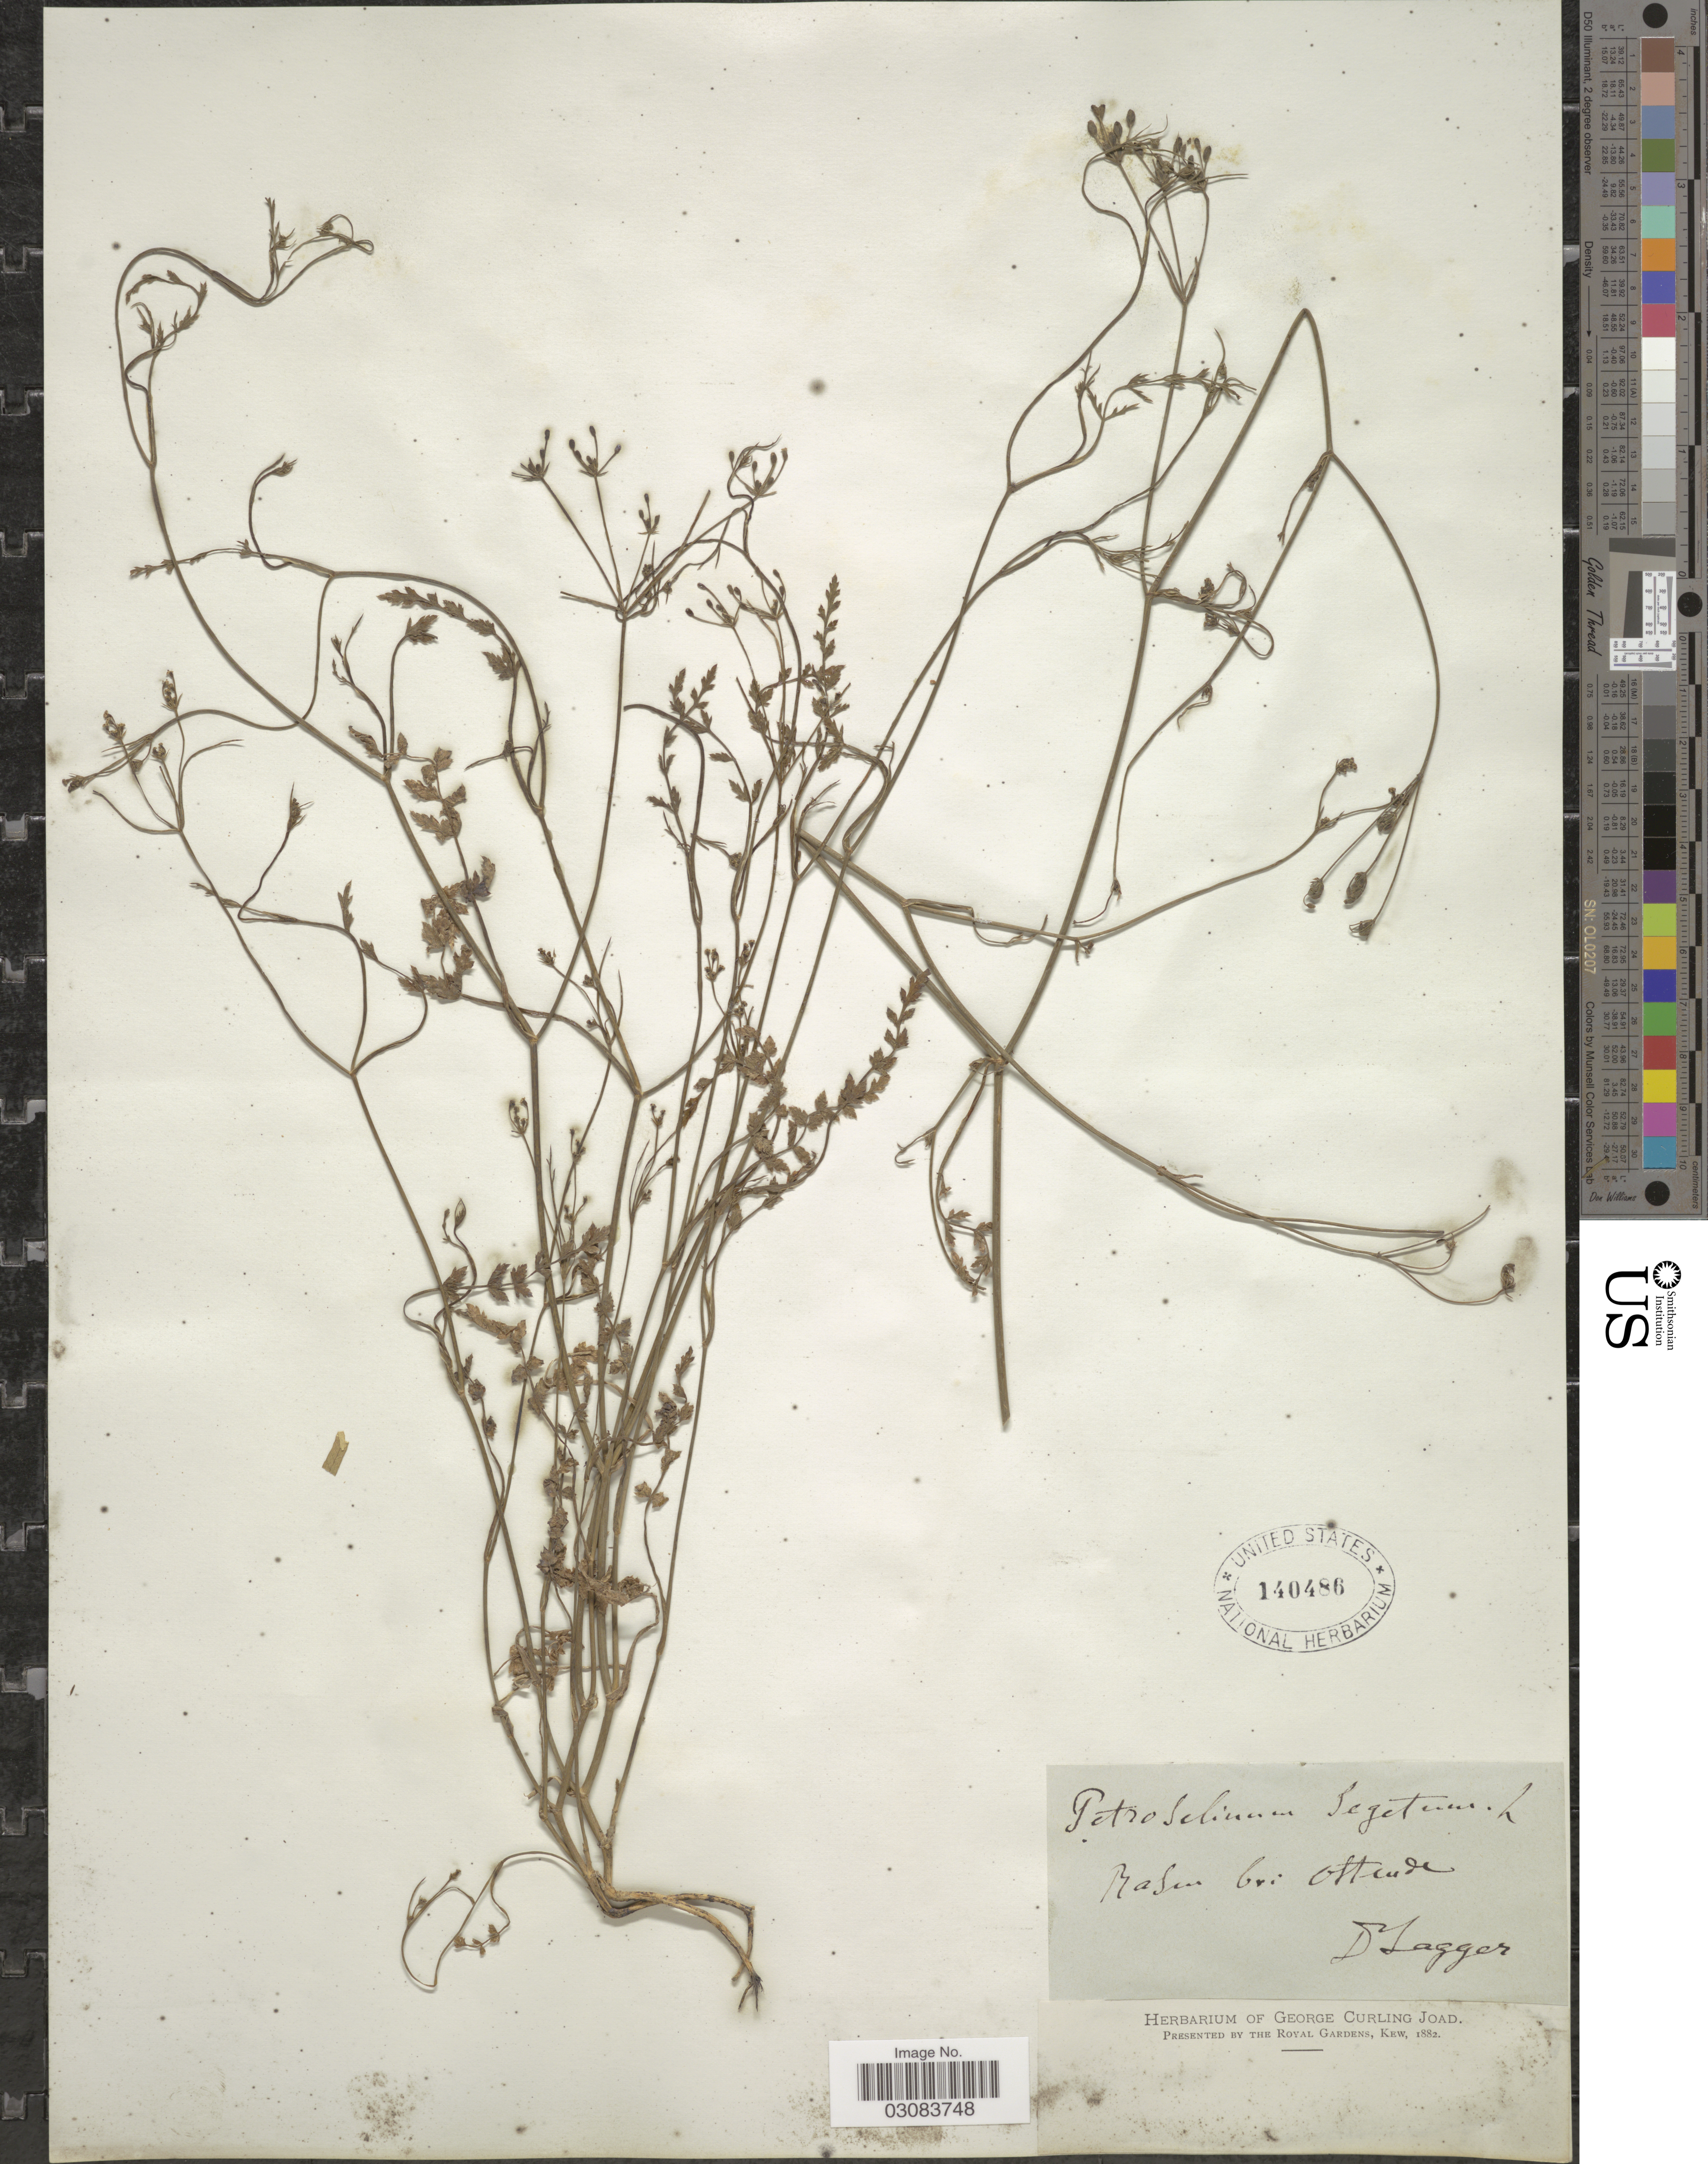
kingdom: Plantae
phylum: Tracheophyta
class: Magnoliopsida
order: Apiales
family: Apiaceae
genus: Petroselinum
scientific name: Petroselinum segetum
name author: (L.) W.D.J. Koch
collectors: F. J. Lagger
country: Belgium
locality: Basin bei Ostende.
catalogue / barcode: US 140486